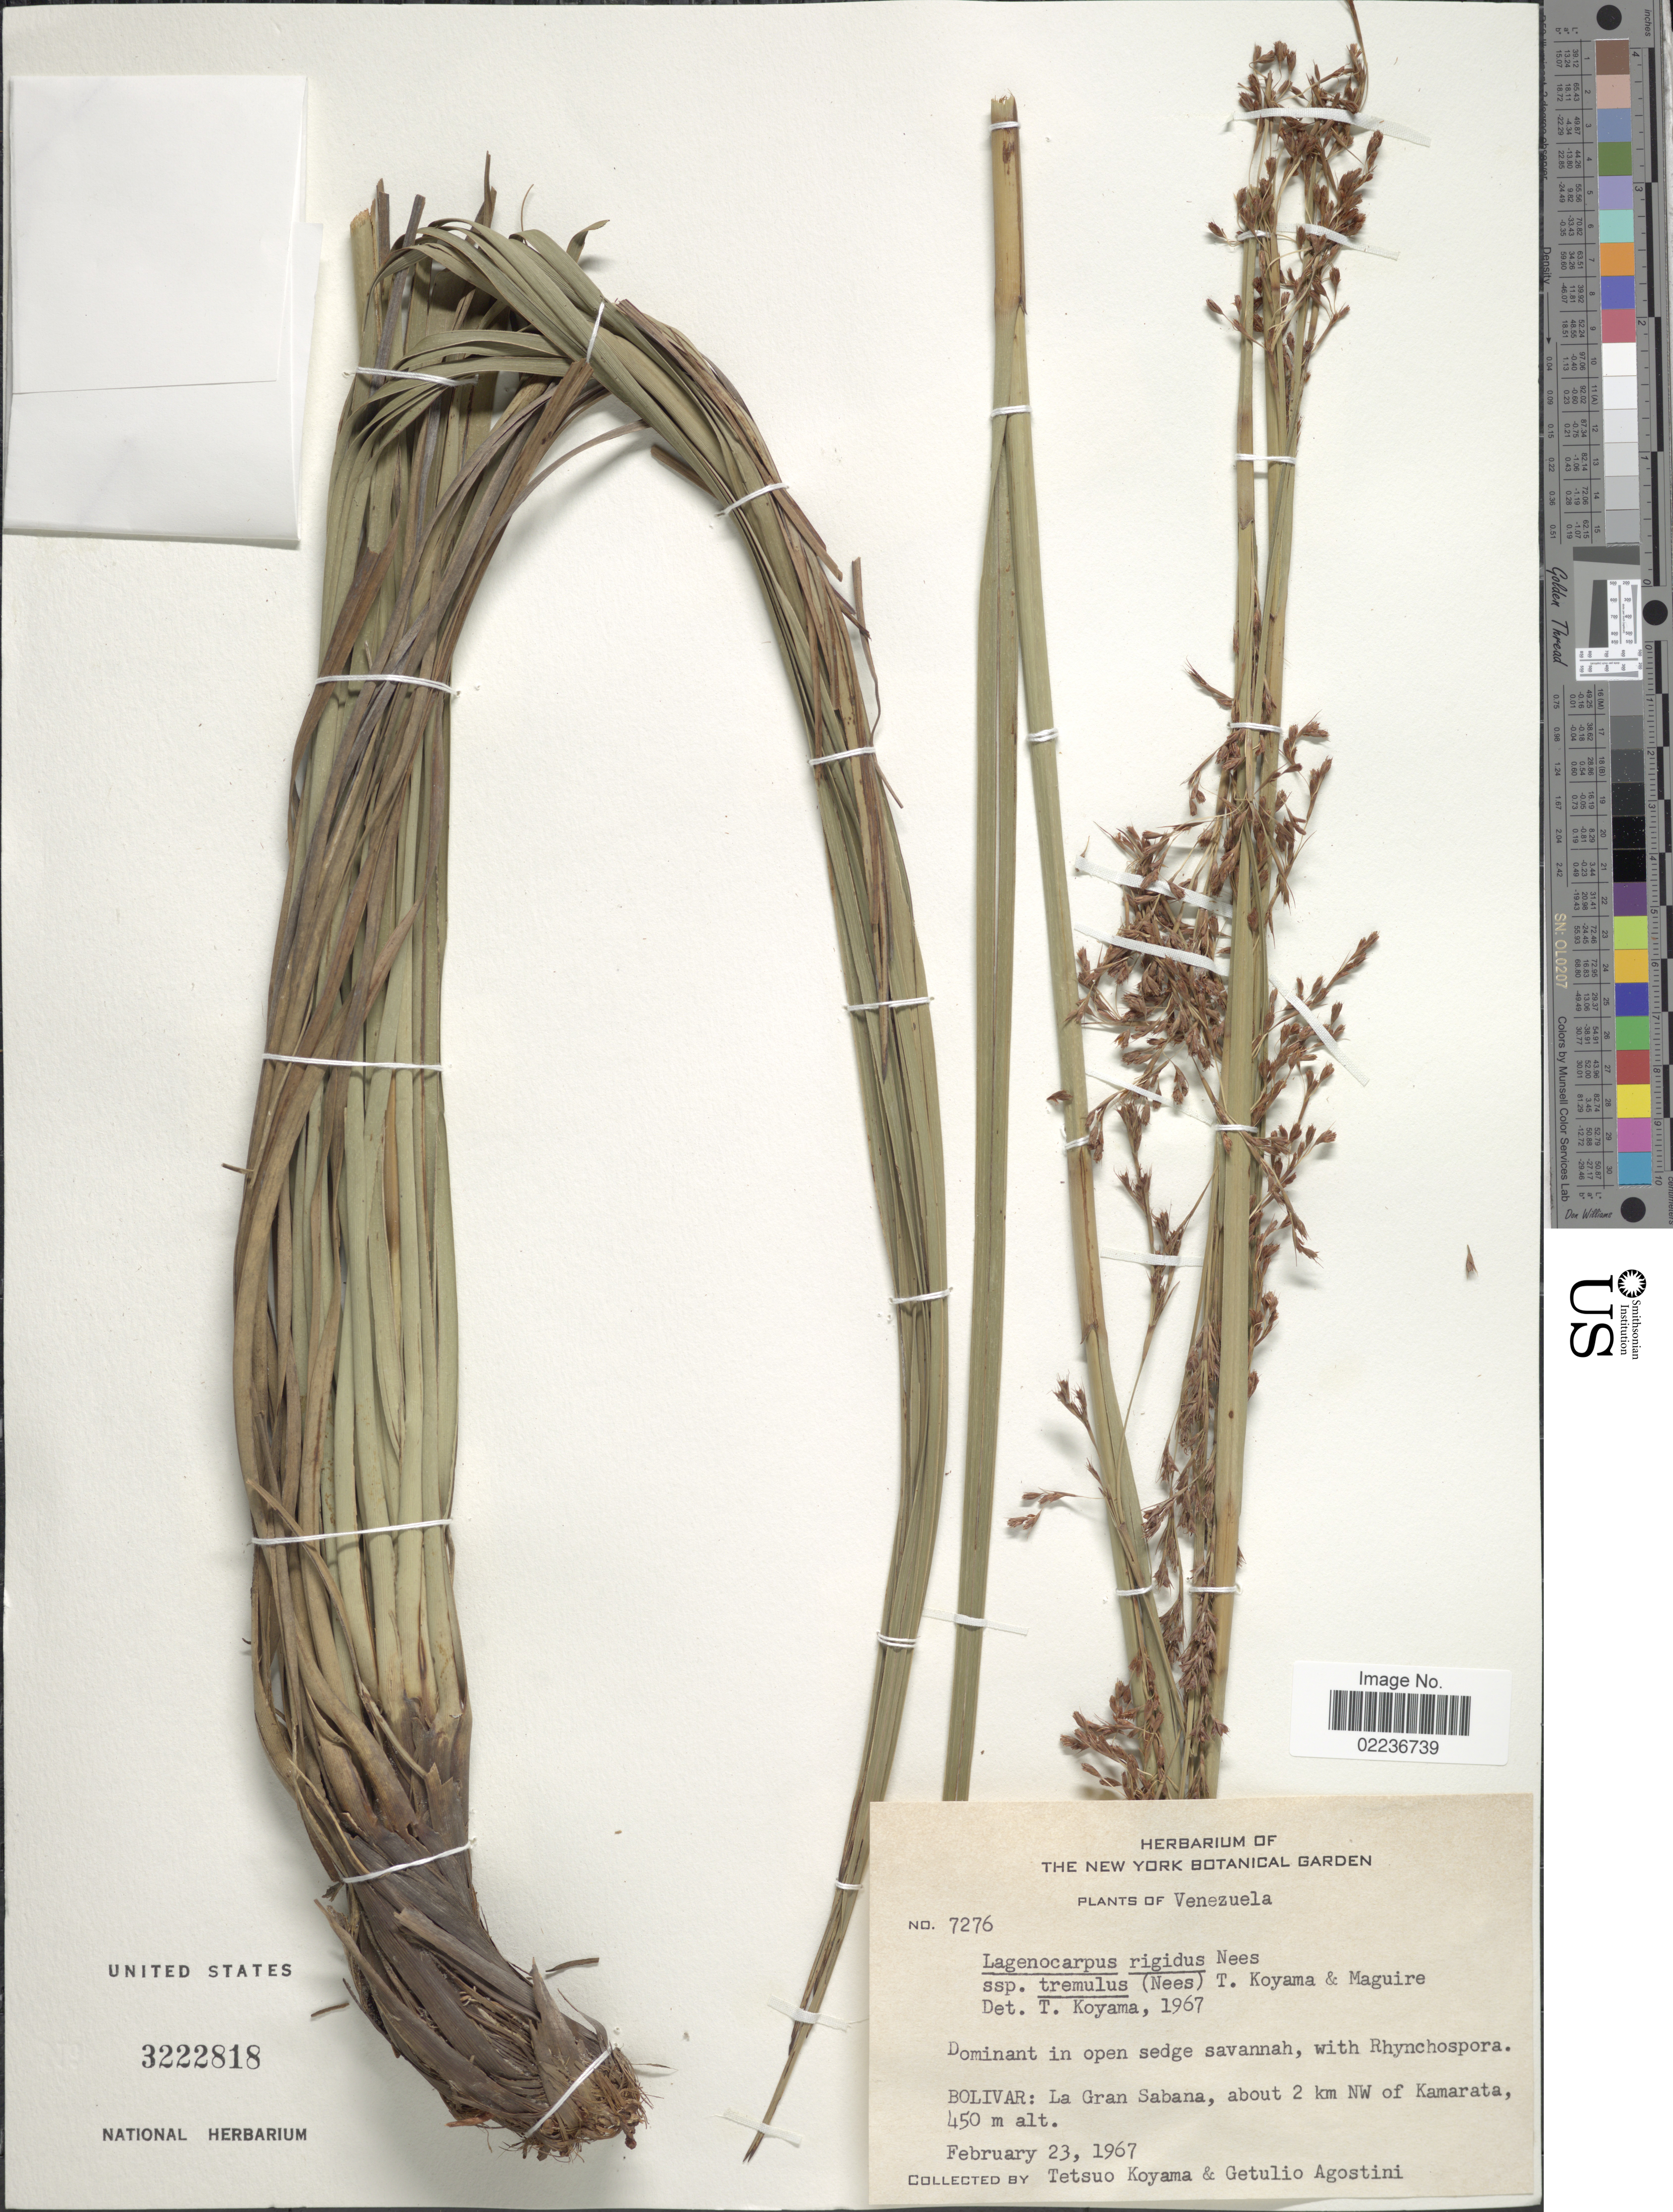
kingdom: Plantae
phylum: Tracheophyta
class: Liliopsida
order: Poales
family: Cyperaceae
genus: Lagenocarpus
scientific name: Lagenocarpus rigidus subsp. tremulus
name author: (Nees) T. Koyama & Maguire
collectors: T. Koyama & G. Agostini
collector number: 7276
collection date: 1967-02-23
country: Venezuela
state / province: Bolivar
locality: La Gran Sabana, about 2 km NW of Kamarata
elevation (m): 450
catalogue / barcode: US 3222818